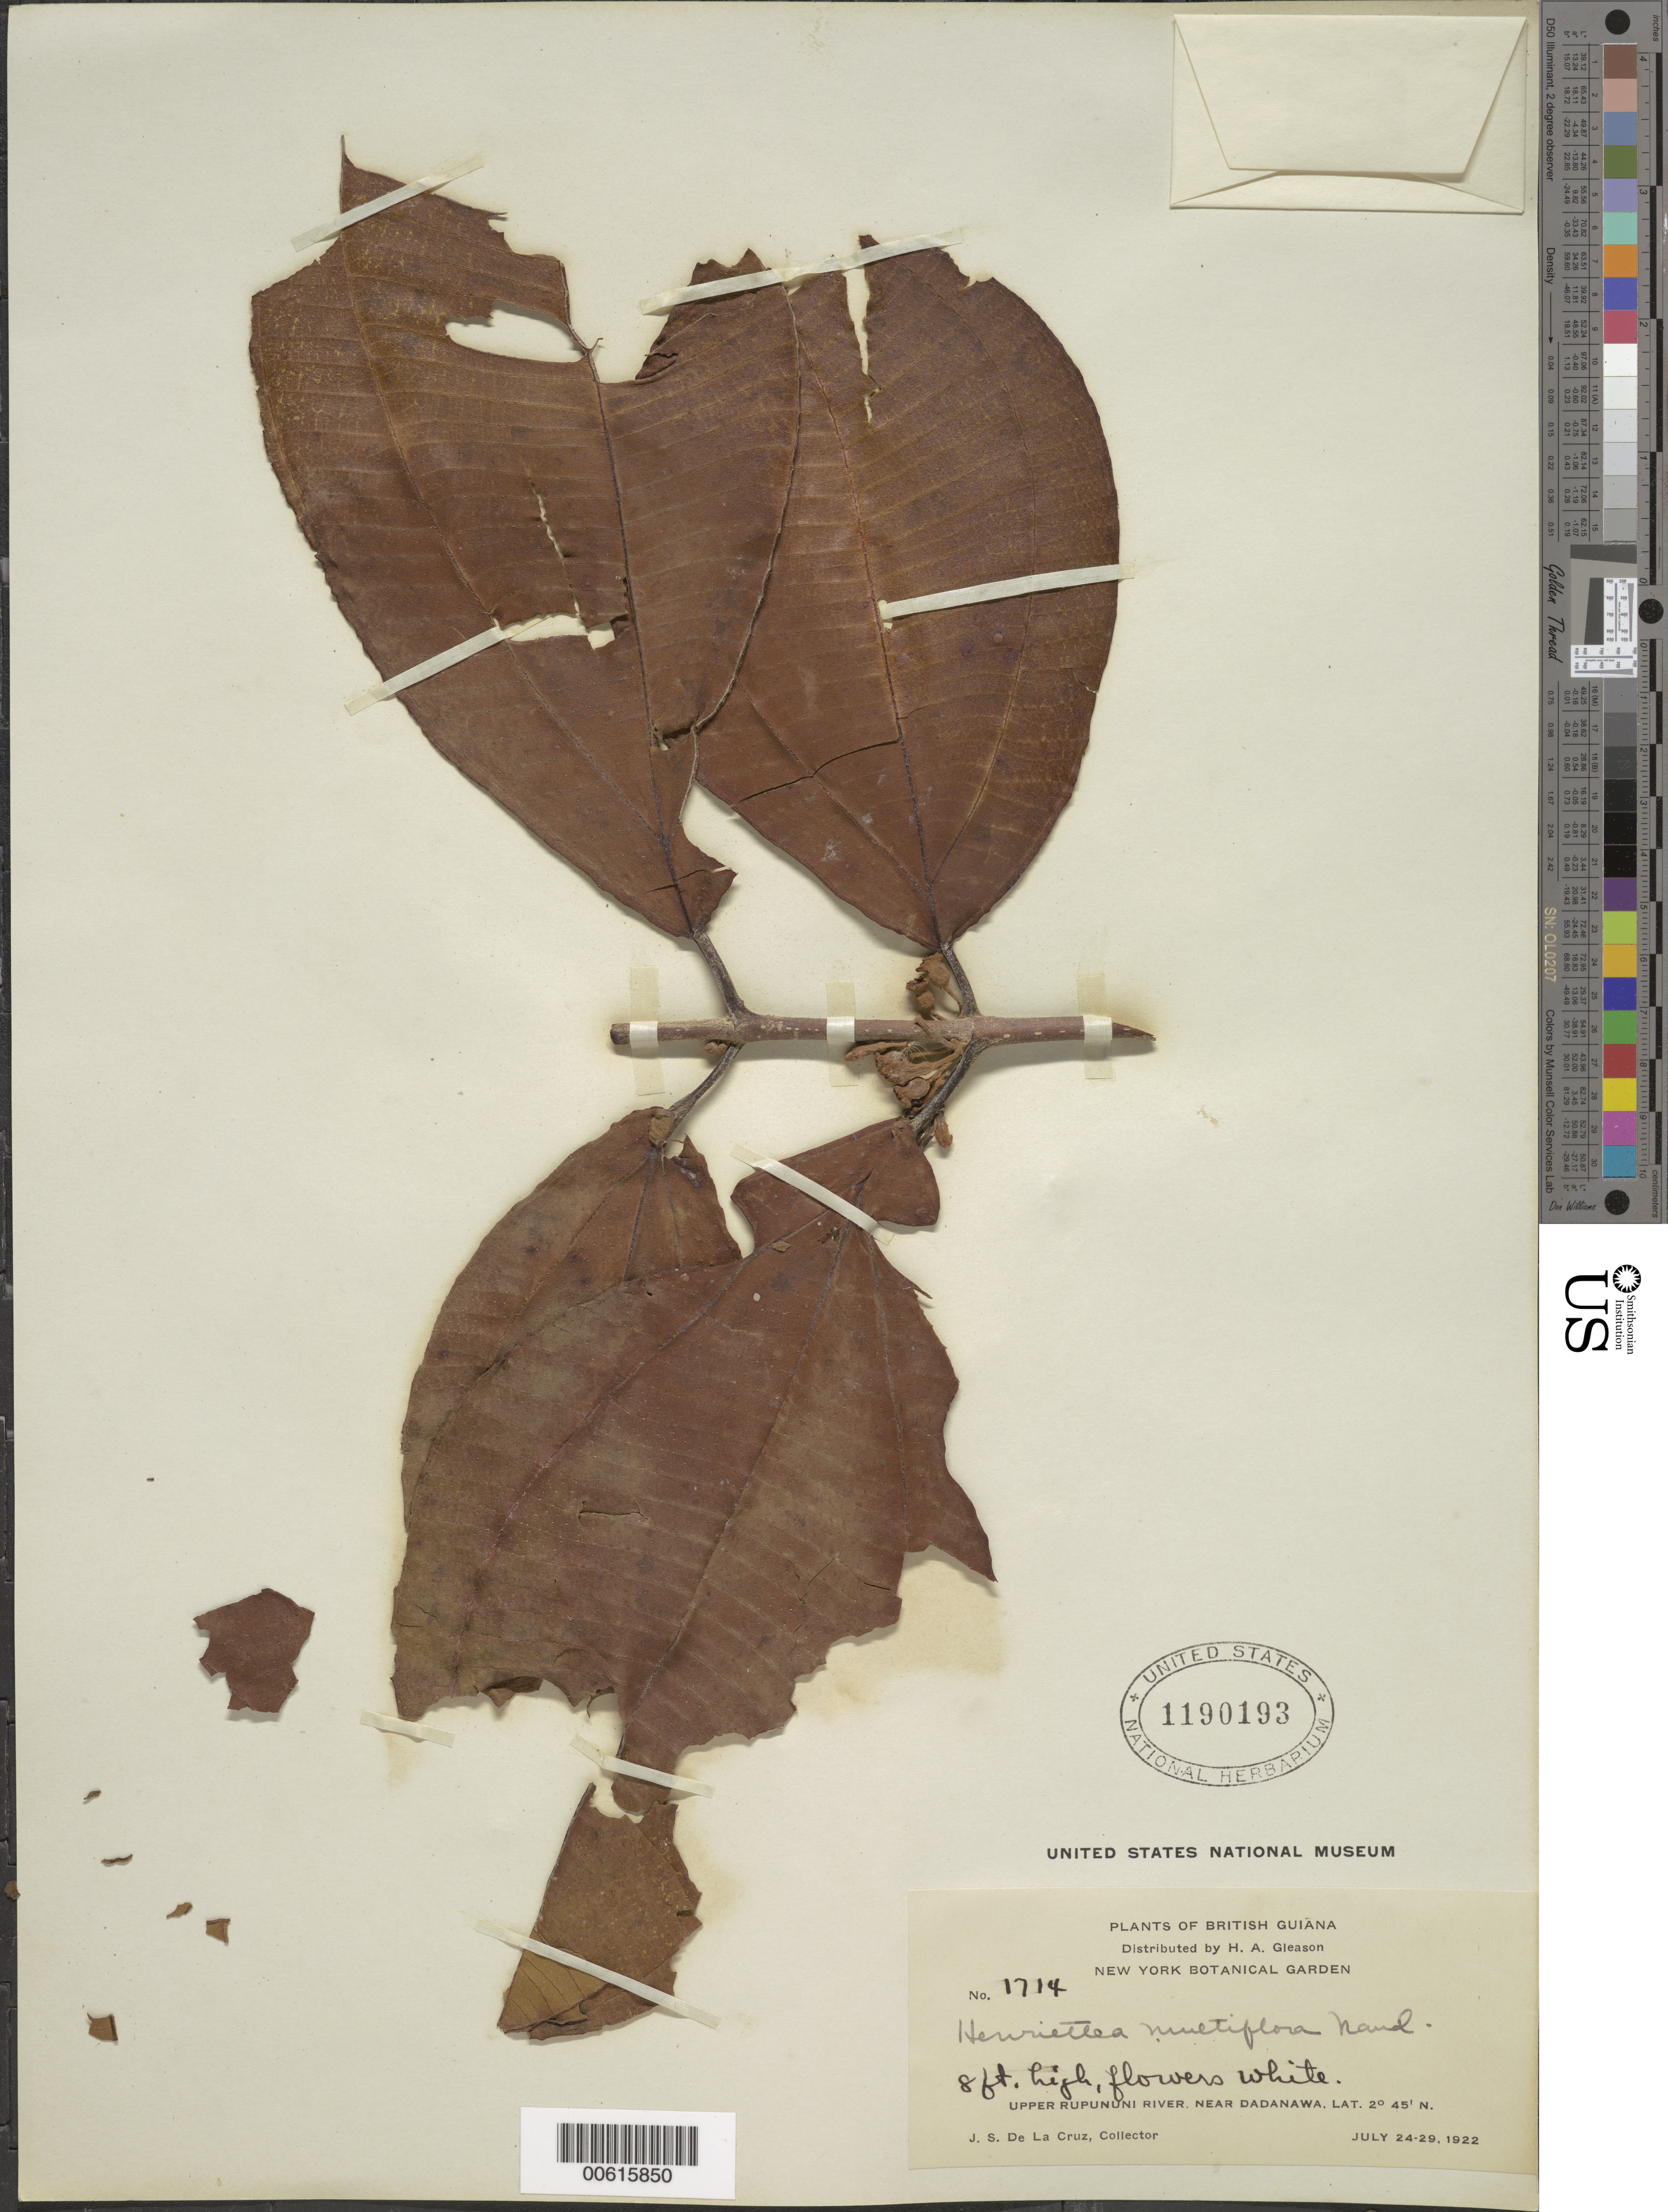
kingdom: Plantae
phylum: Tracheophyta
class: Magnoliopsida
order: Myrtales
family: Melastomataceae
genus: Henriettea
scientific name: Henriettea multiflora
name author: Naudin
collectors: J. S. de la Cruz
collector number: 1714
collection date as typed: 24-Jul-22 to 29-Jul-22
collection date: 1922-07-24/1922-07-29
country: Guyana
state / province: U. Takutu-U. Essequibo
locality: Dadanawa, near, upper Rupununi R.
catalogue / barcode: US 1190193